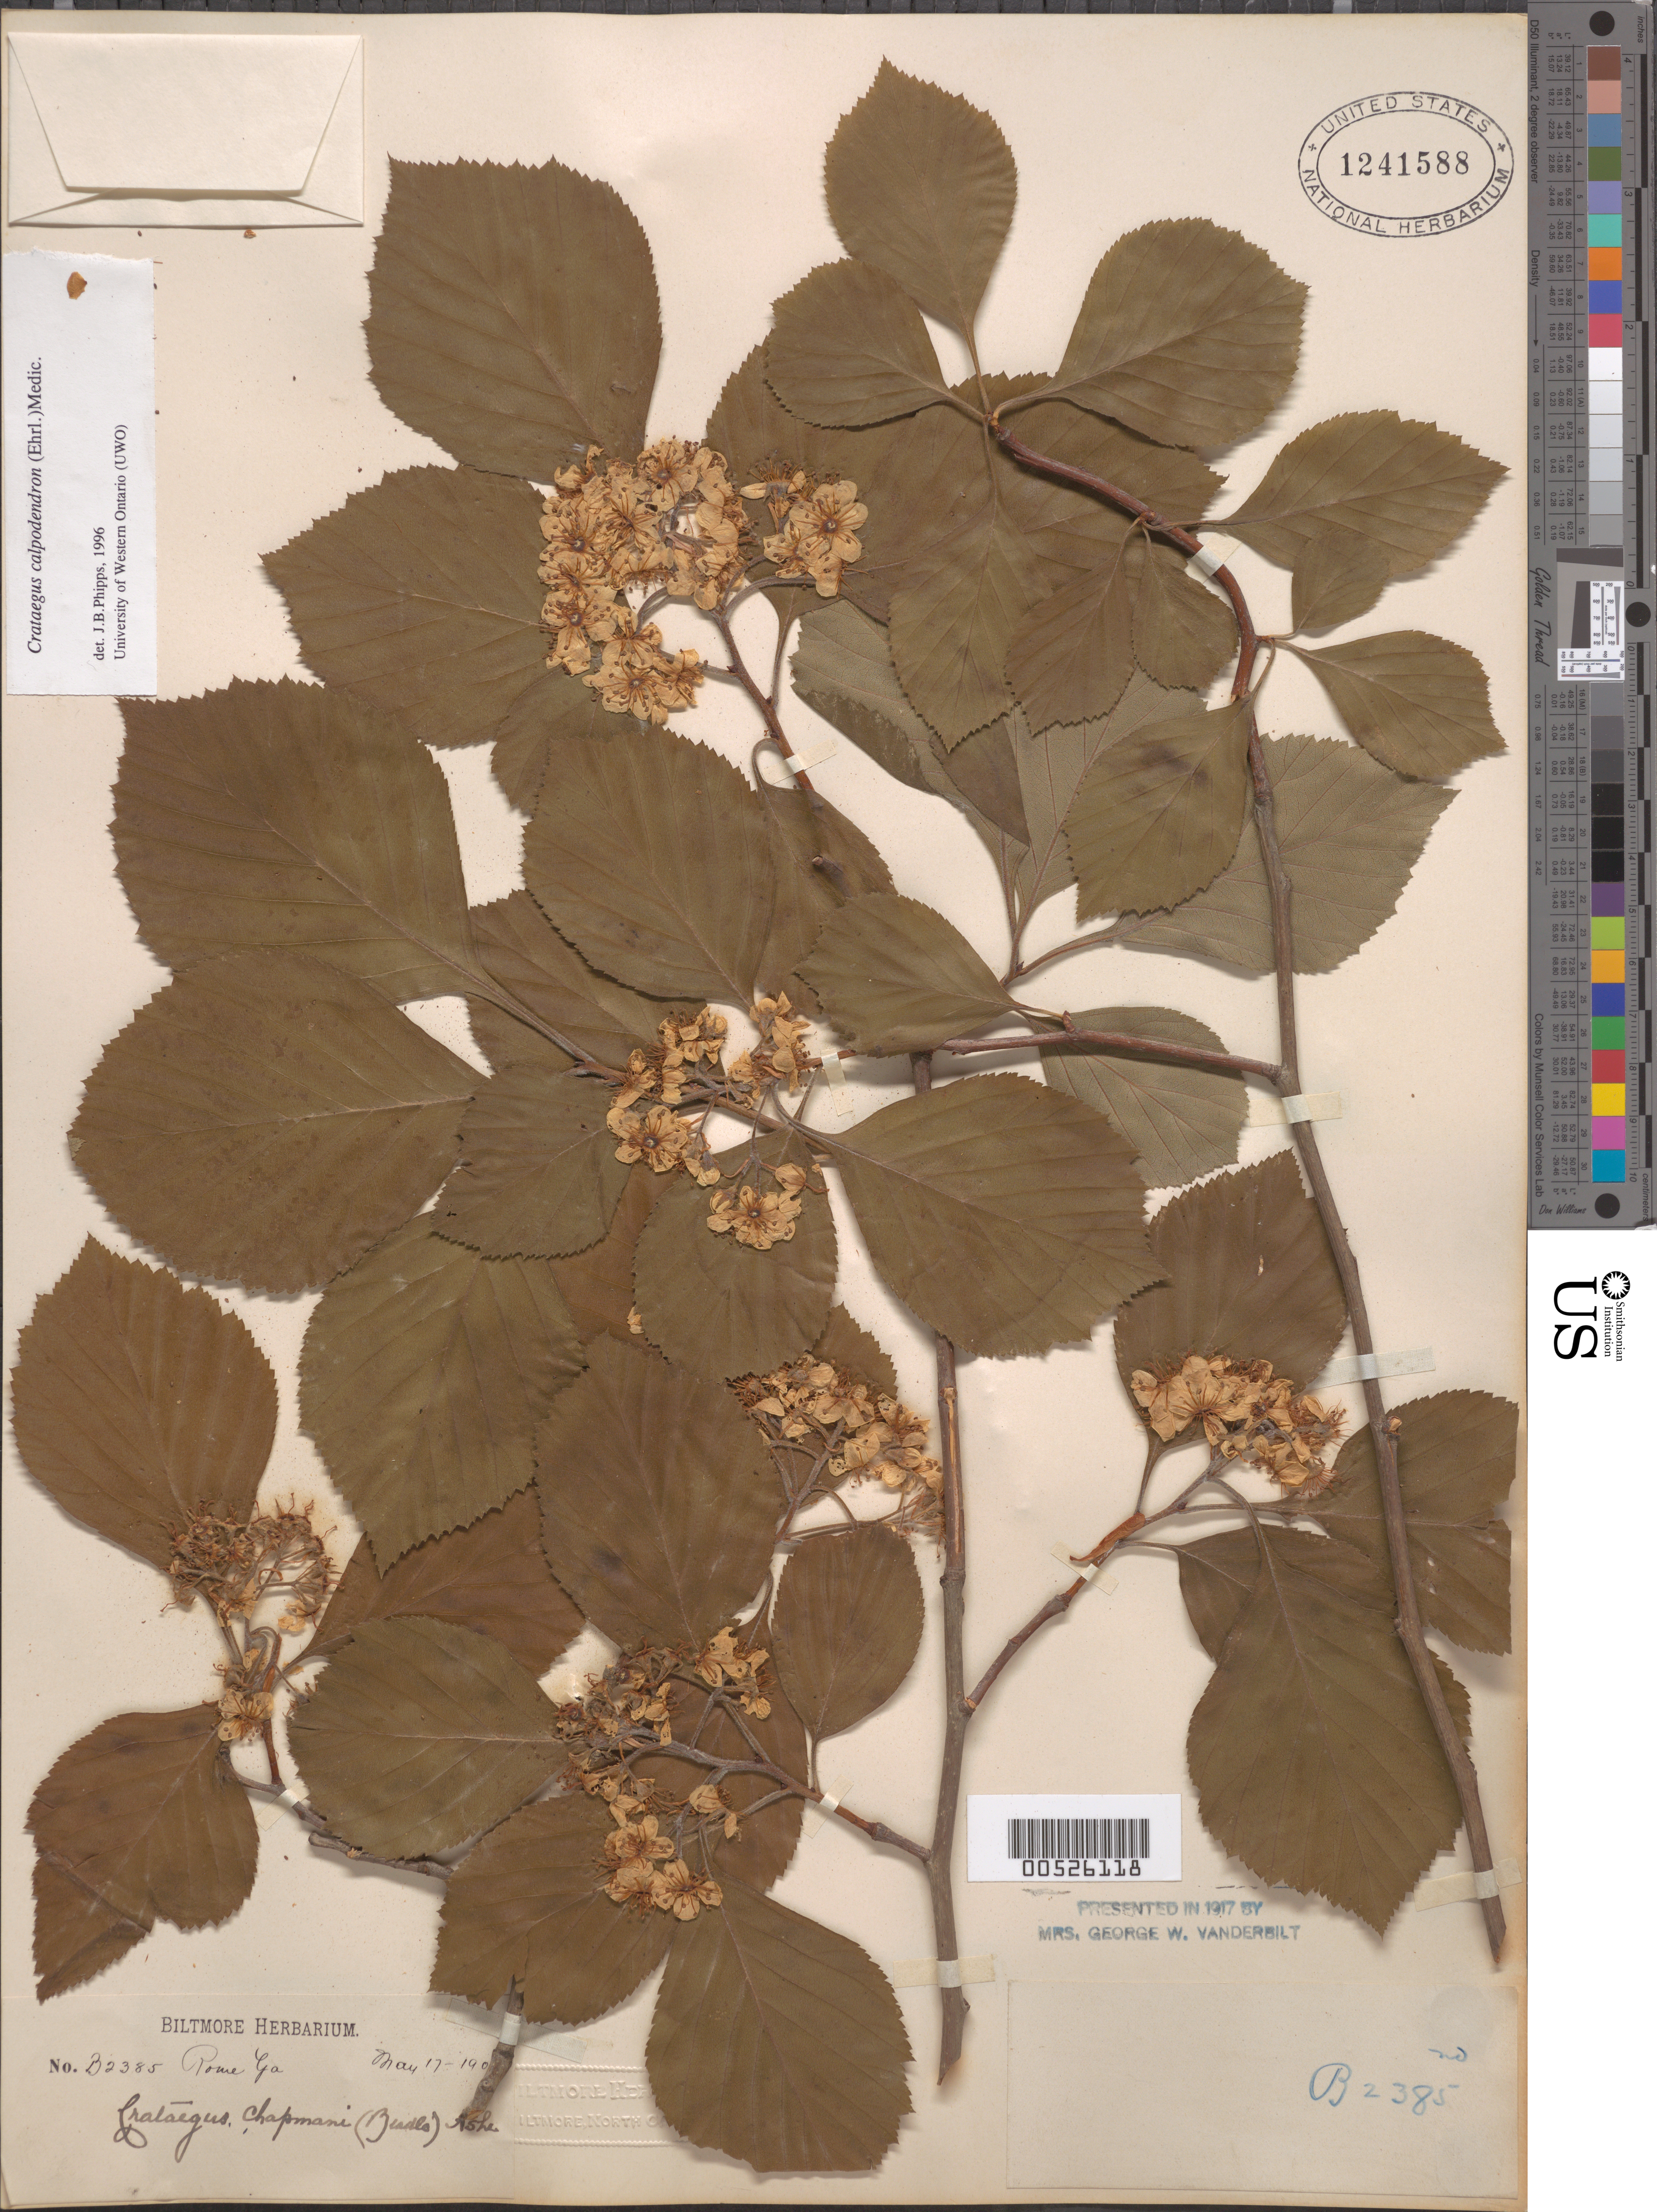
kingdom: Plantae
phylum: Tracheophyta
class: Magnoliopsida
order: Rosales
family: Rosaceae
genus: Crataegus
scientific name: Crataegus calpodendron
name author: (Ehrh.) Medik.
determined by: Phipps, James B., (UWO), University of Western Ontario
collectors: ex herb. Biltmore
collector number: B2385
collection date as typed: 17 May 1900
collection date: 1900-05-17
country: United States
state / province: Georgia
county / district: Floyd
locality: Rome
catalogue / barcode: US 1241588